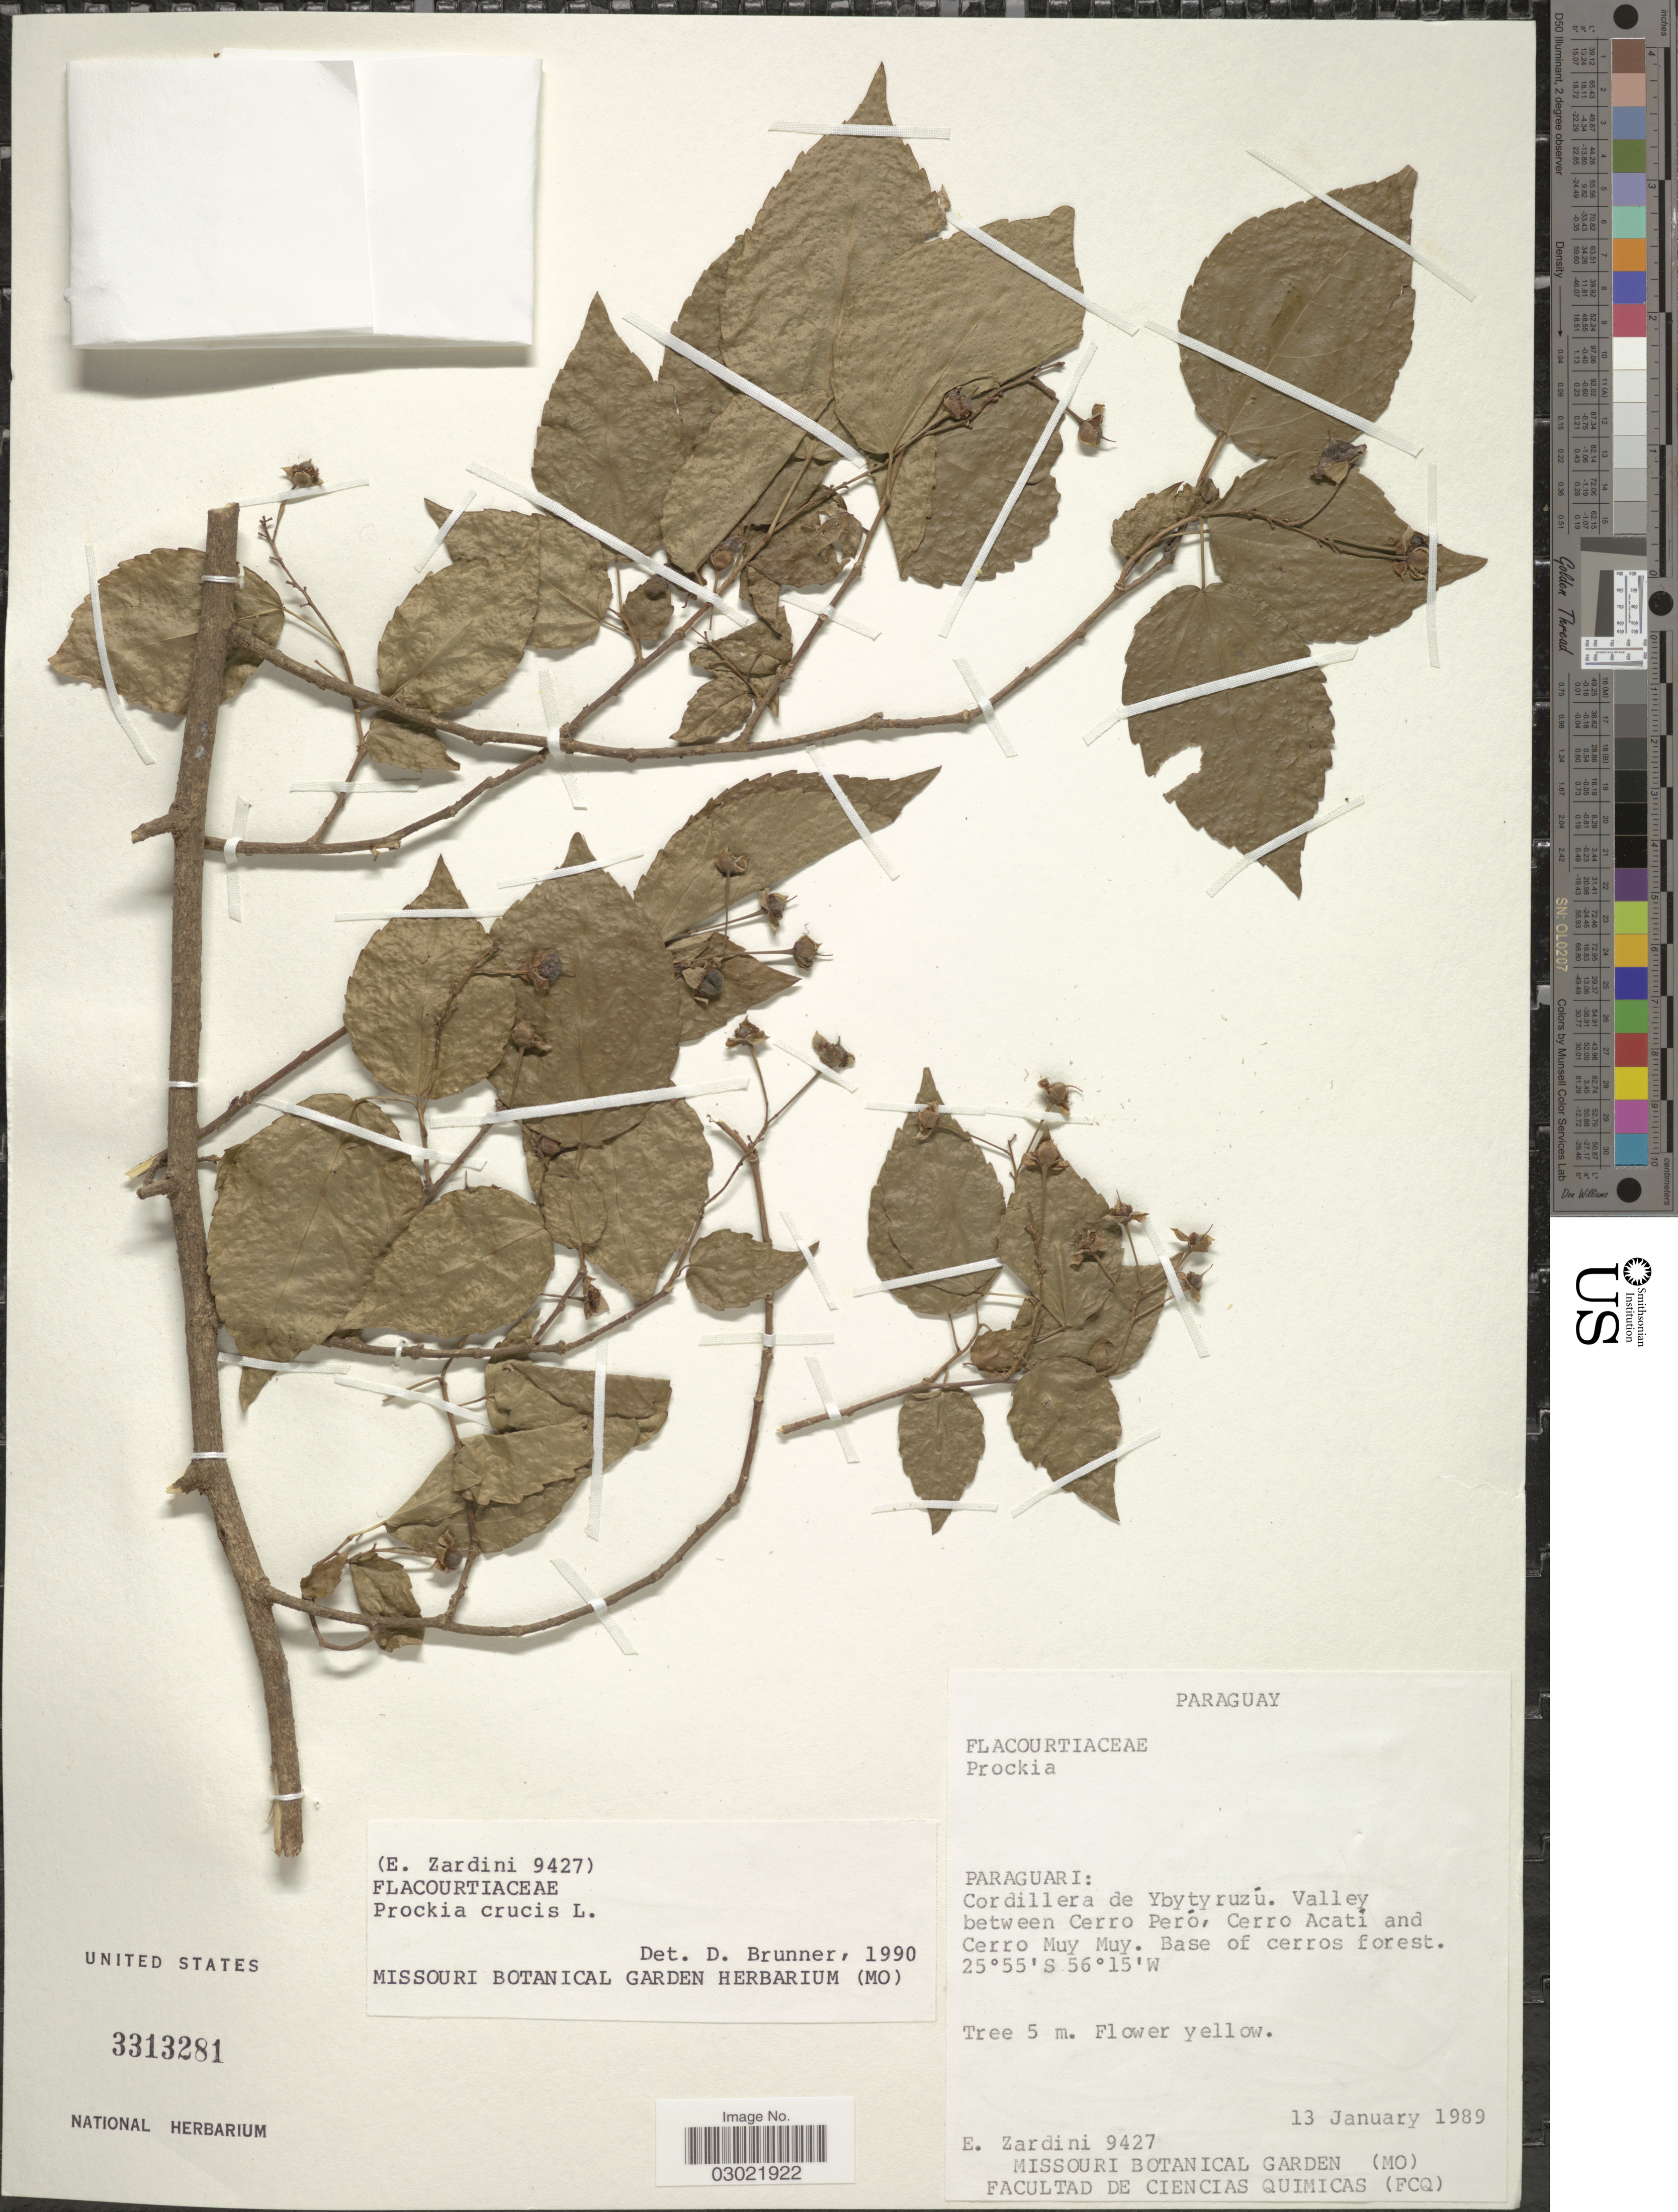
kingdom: Plantae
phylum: Tracheophyta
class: Magnoliopsida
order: Malpighiales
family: Salicaceae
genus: Prockia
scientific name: Prockia crucis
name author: P. Browne ex L.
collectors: E. Zardini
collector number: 9427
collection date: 1989-01-13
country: Paraguay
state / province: Paraguari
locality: Cordillera de Ybytyruzú. Valley between Cerro Peró, Cerro Acati and Cerro Muy Muy. Base of cerros forest.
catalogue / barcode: US 3313281